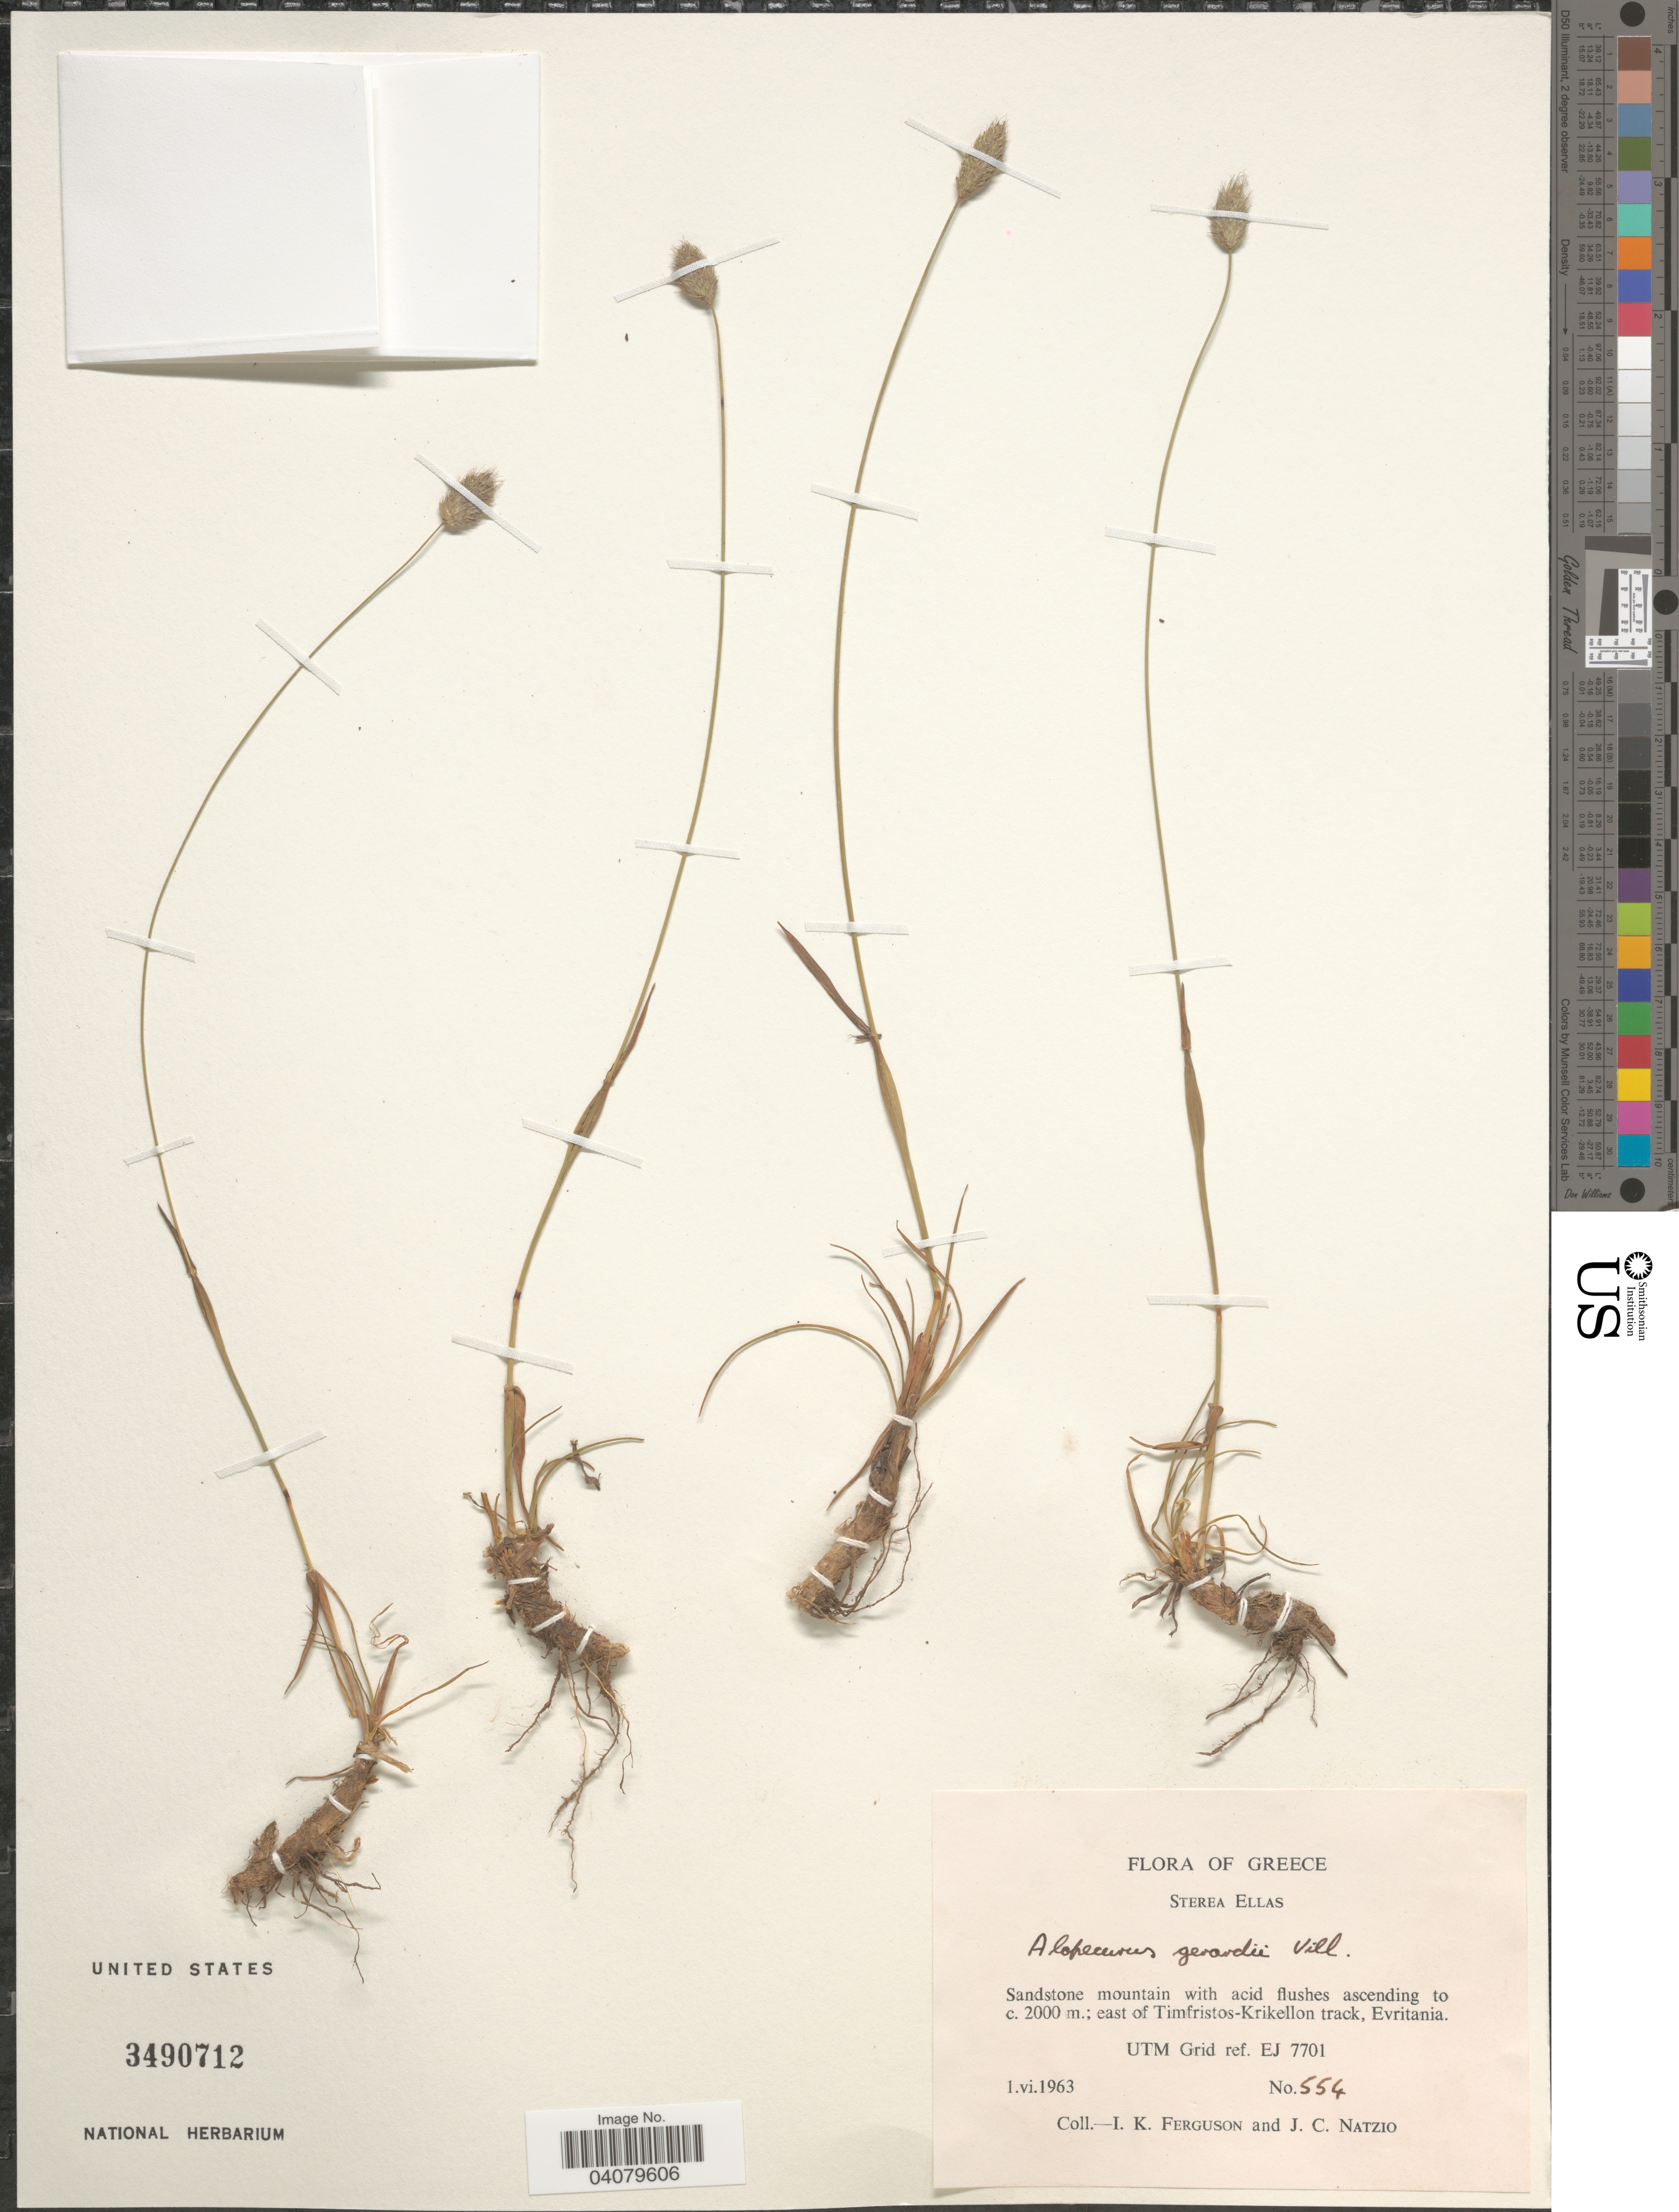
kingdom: Plantae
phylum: Tracheophyta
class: Liliopsida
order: Poales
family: Poaceae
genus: Alopecurus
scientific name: Alopecurus gerardii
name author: (All.) Vill.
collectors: I. K. Ferguson & J. Natzio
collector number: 554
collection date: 1963-06-01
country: Greece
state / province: Central Greece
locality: Sterea Ellas. Sandstone mountain, east of Timfristos-Krikellon track, Evritania. UTM Grid ref. EJ 7701.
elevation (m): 2000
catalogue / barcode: US 3490712